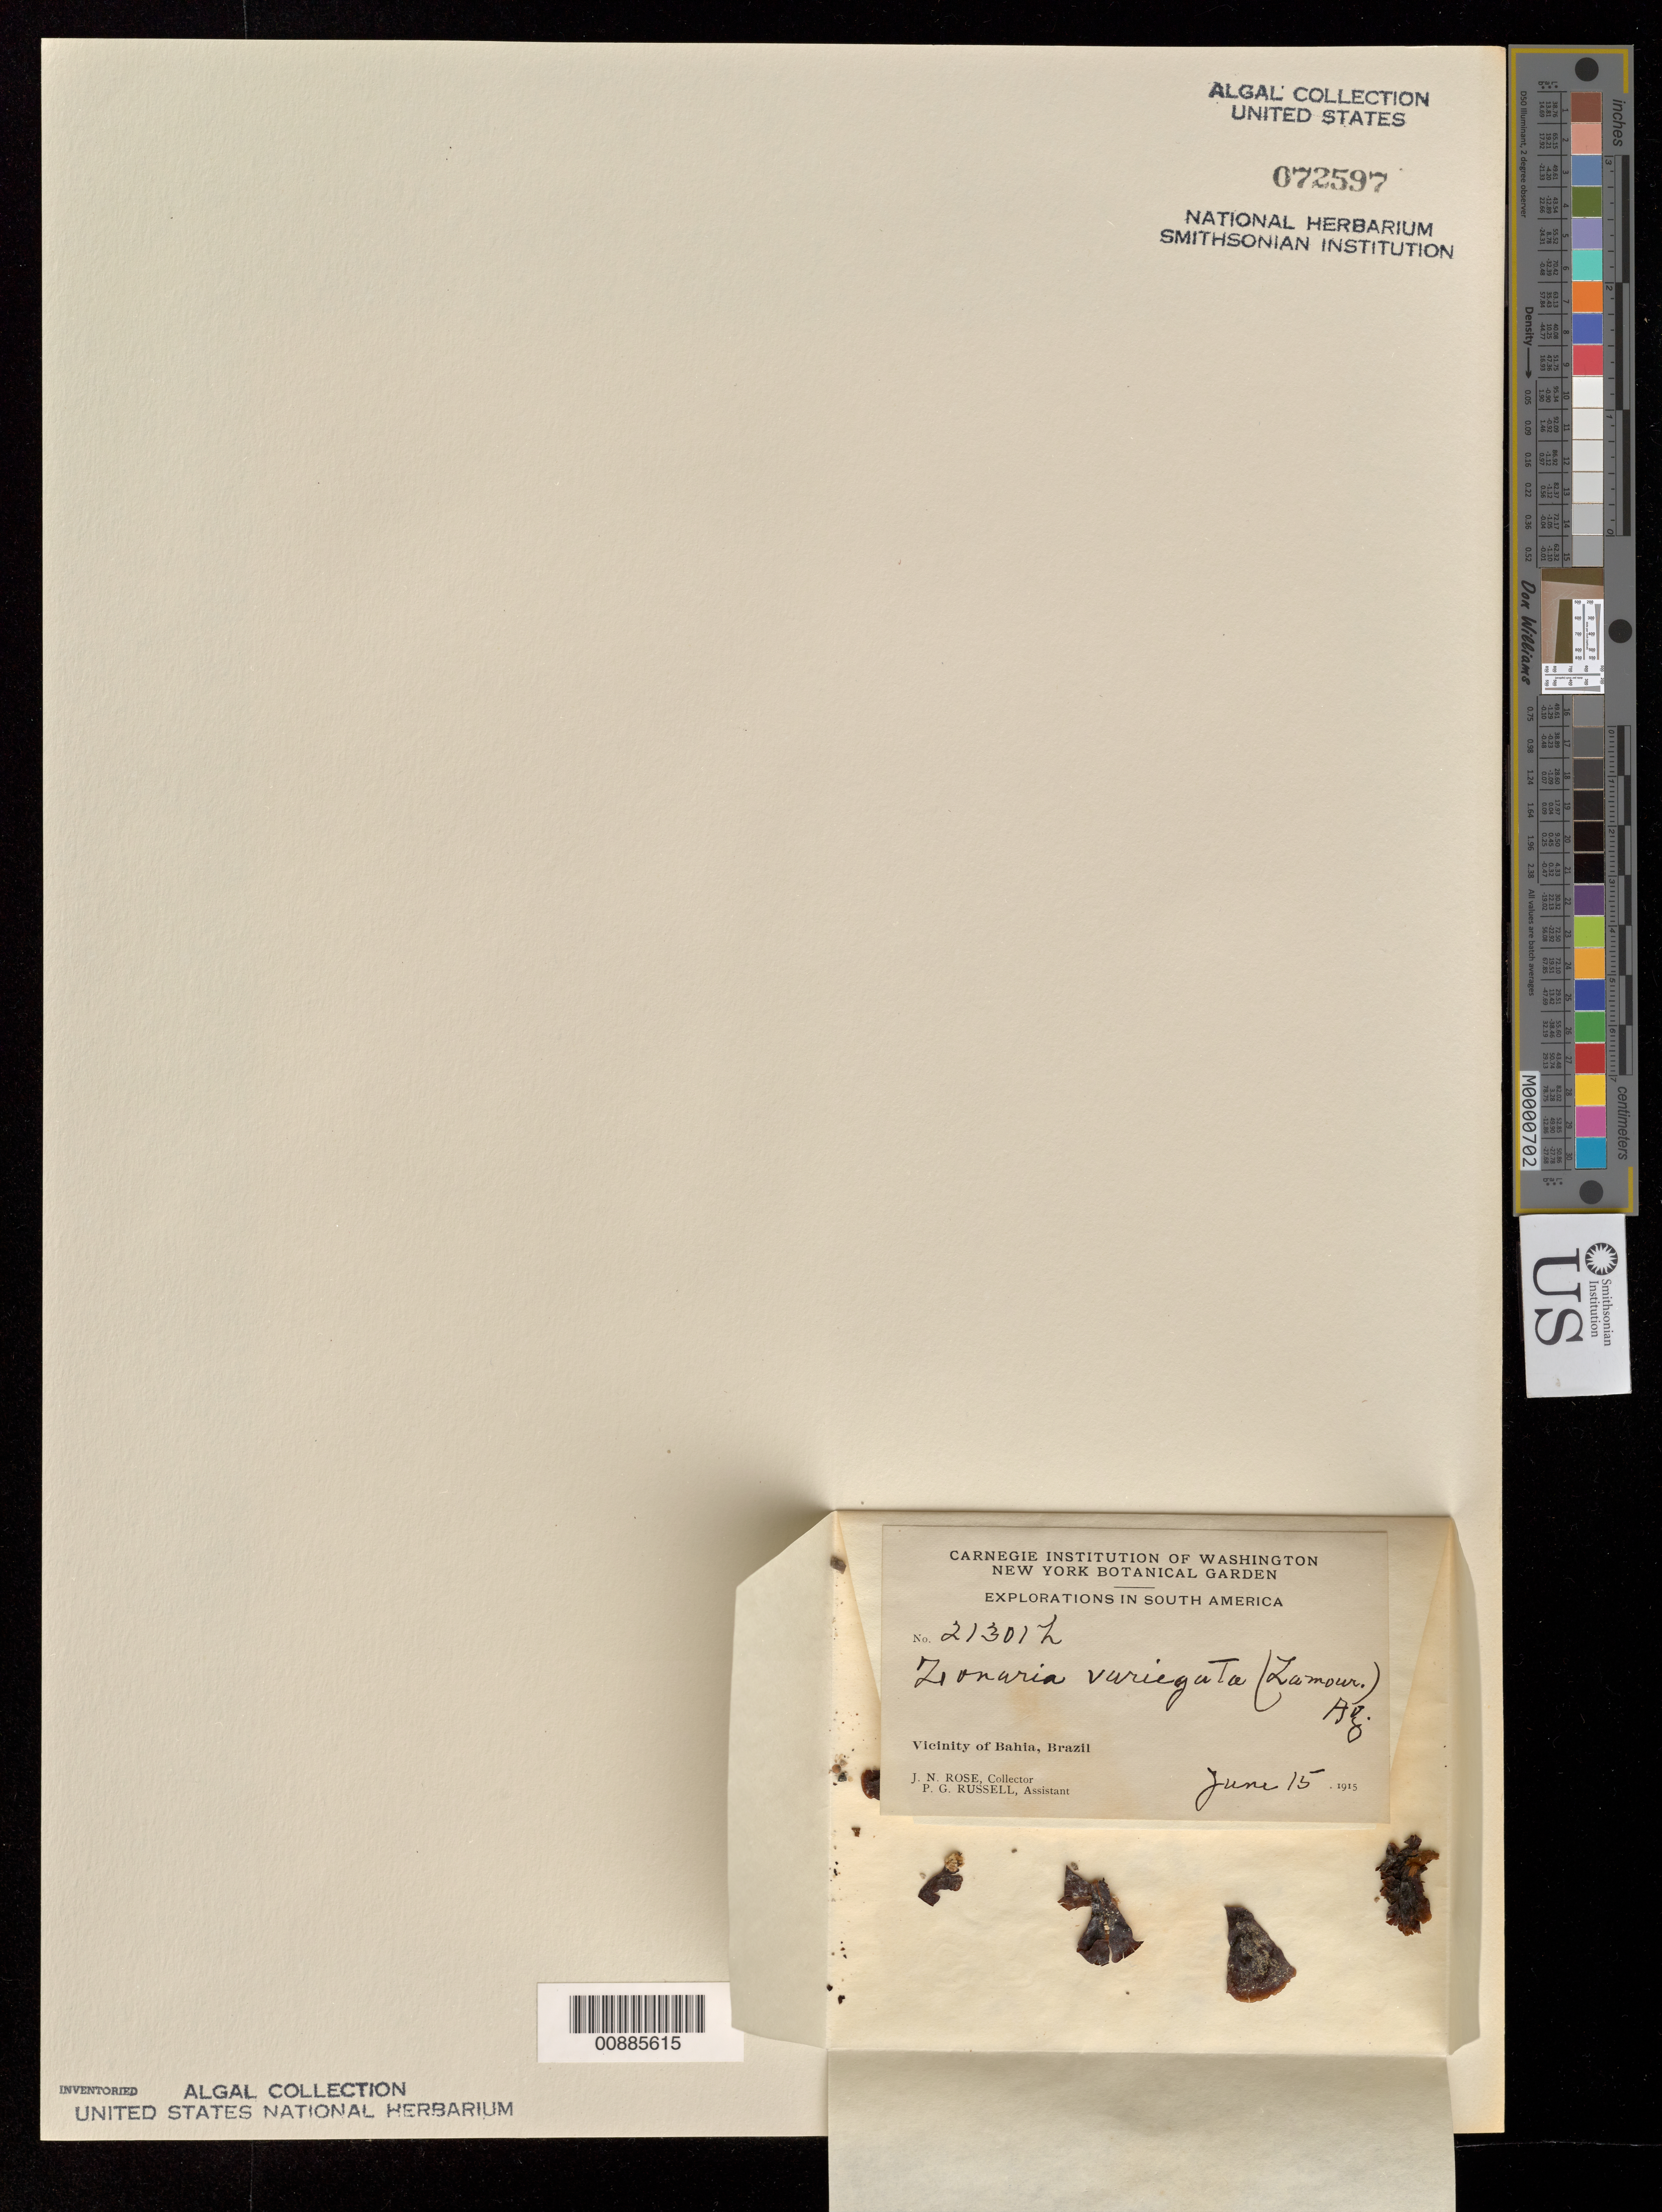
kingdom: Chromista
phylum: Ochrophyta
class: Phaeophyceae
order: Dictyotales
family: Dictyotaceae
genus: Lobophora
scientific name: Lobophora variegata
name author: (J.V.Lamouroux) Womersley & E.C. Oliveira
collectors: J. N. Rose & P. G. Russell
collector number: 21301h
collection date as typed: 15 Jun 1915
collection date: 1915-06-15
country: Brazil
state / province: Bahia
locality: Salvador (Bahia) area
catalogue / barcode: US 72597